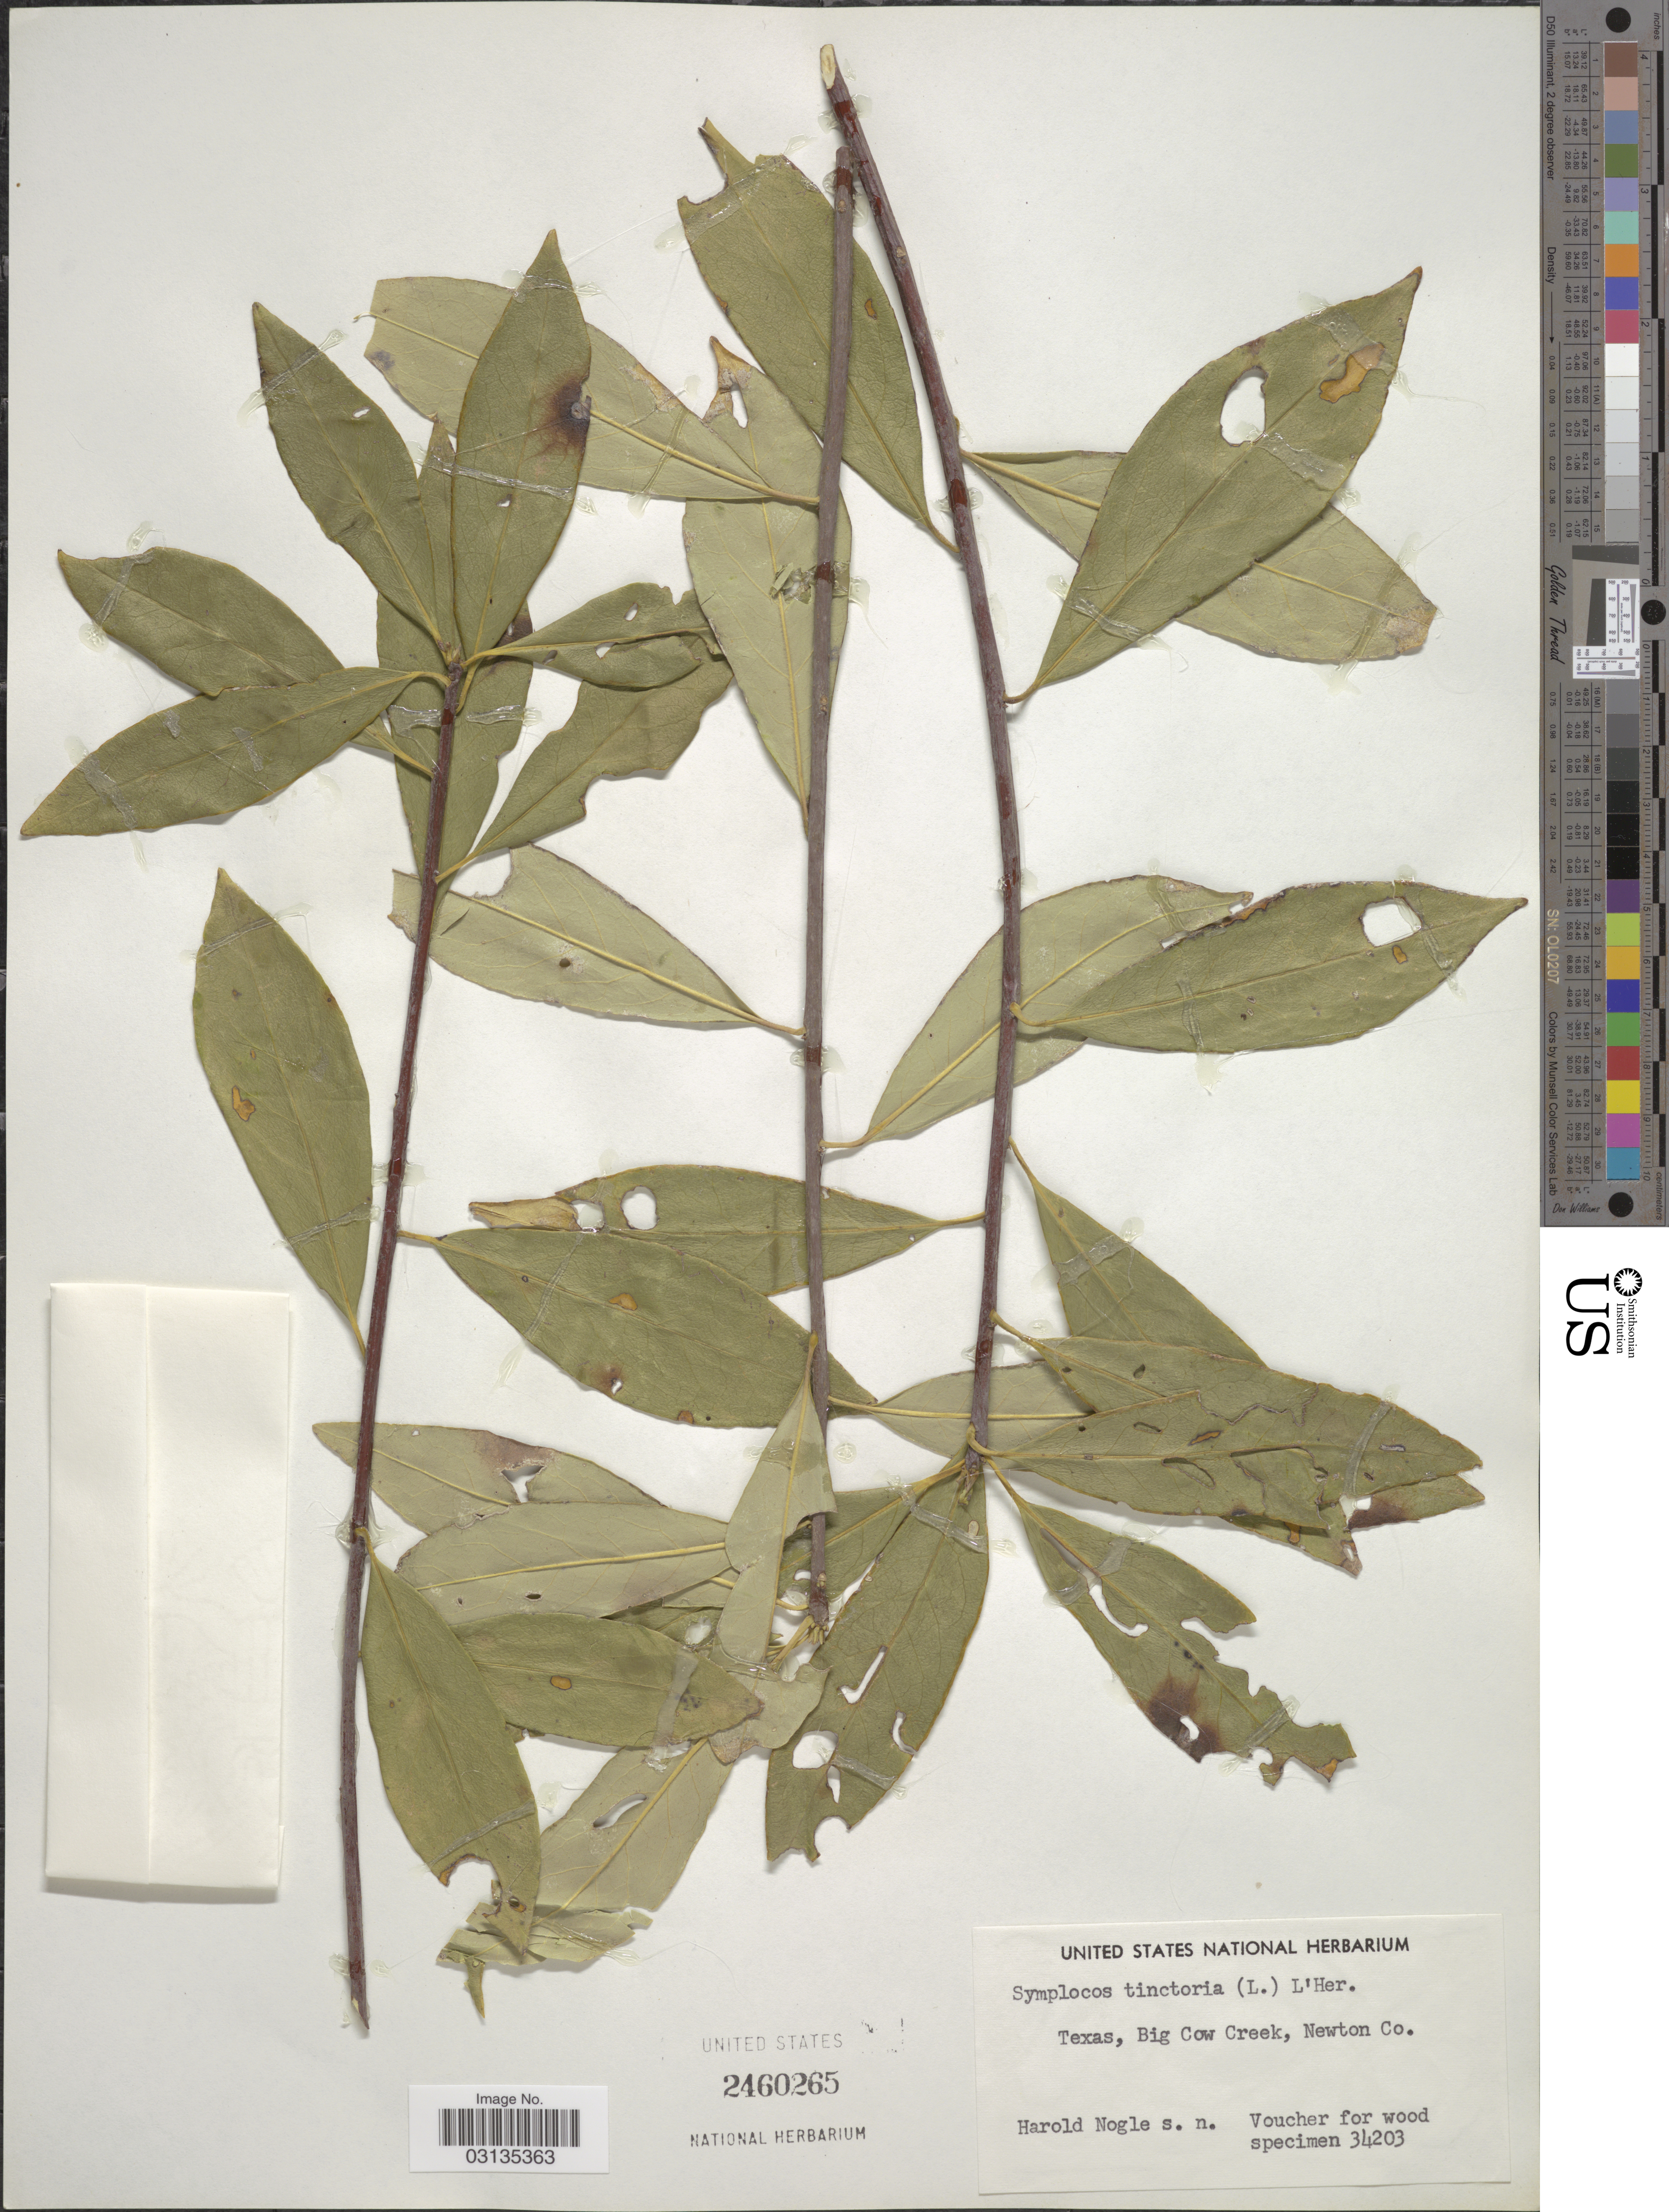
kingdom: Plantae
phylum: Tracheophyta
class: Magnoliopsida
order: Ericales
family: Symplocaceae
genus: Symplocos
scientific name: Symplocos tinctoria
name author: (L.) L'Hér.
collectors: H. Nogle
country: United States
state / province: Texas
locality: Big Cow Creek, Newton Co.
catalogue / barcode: US 2460265